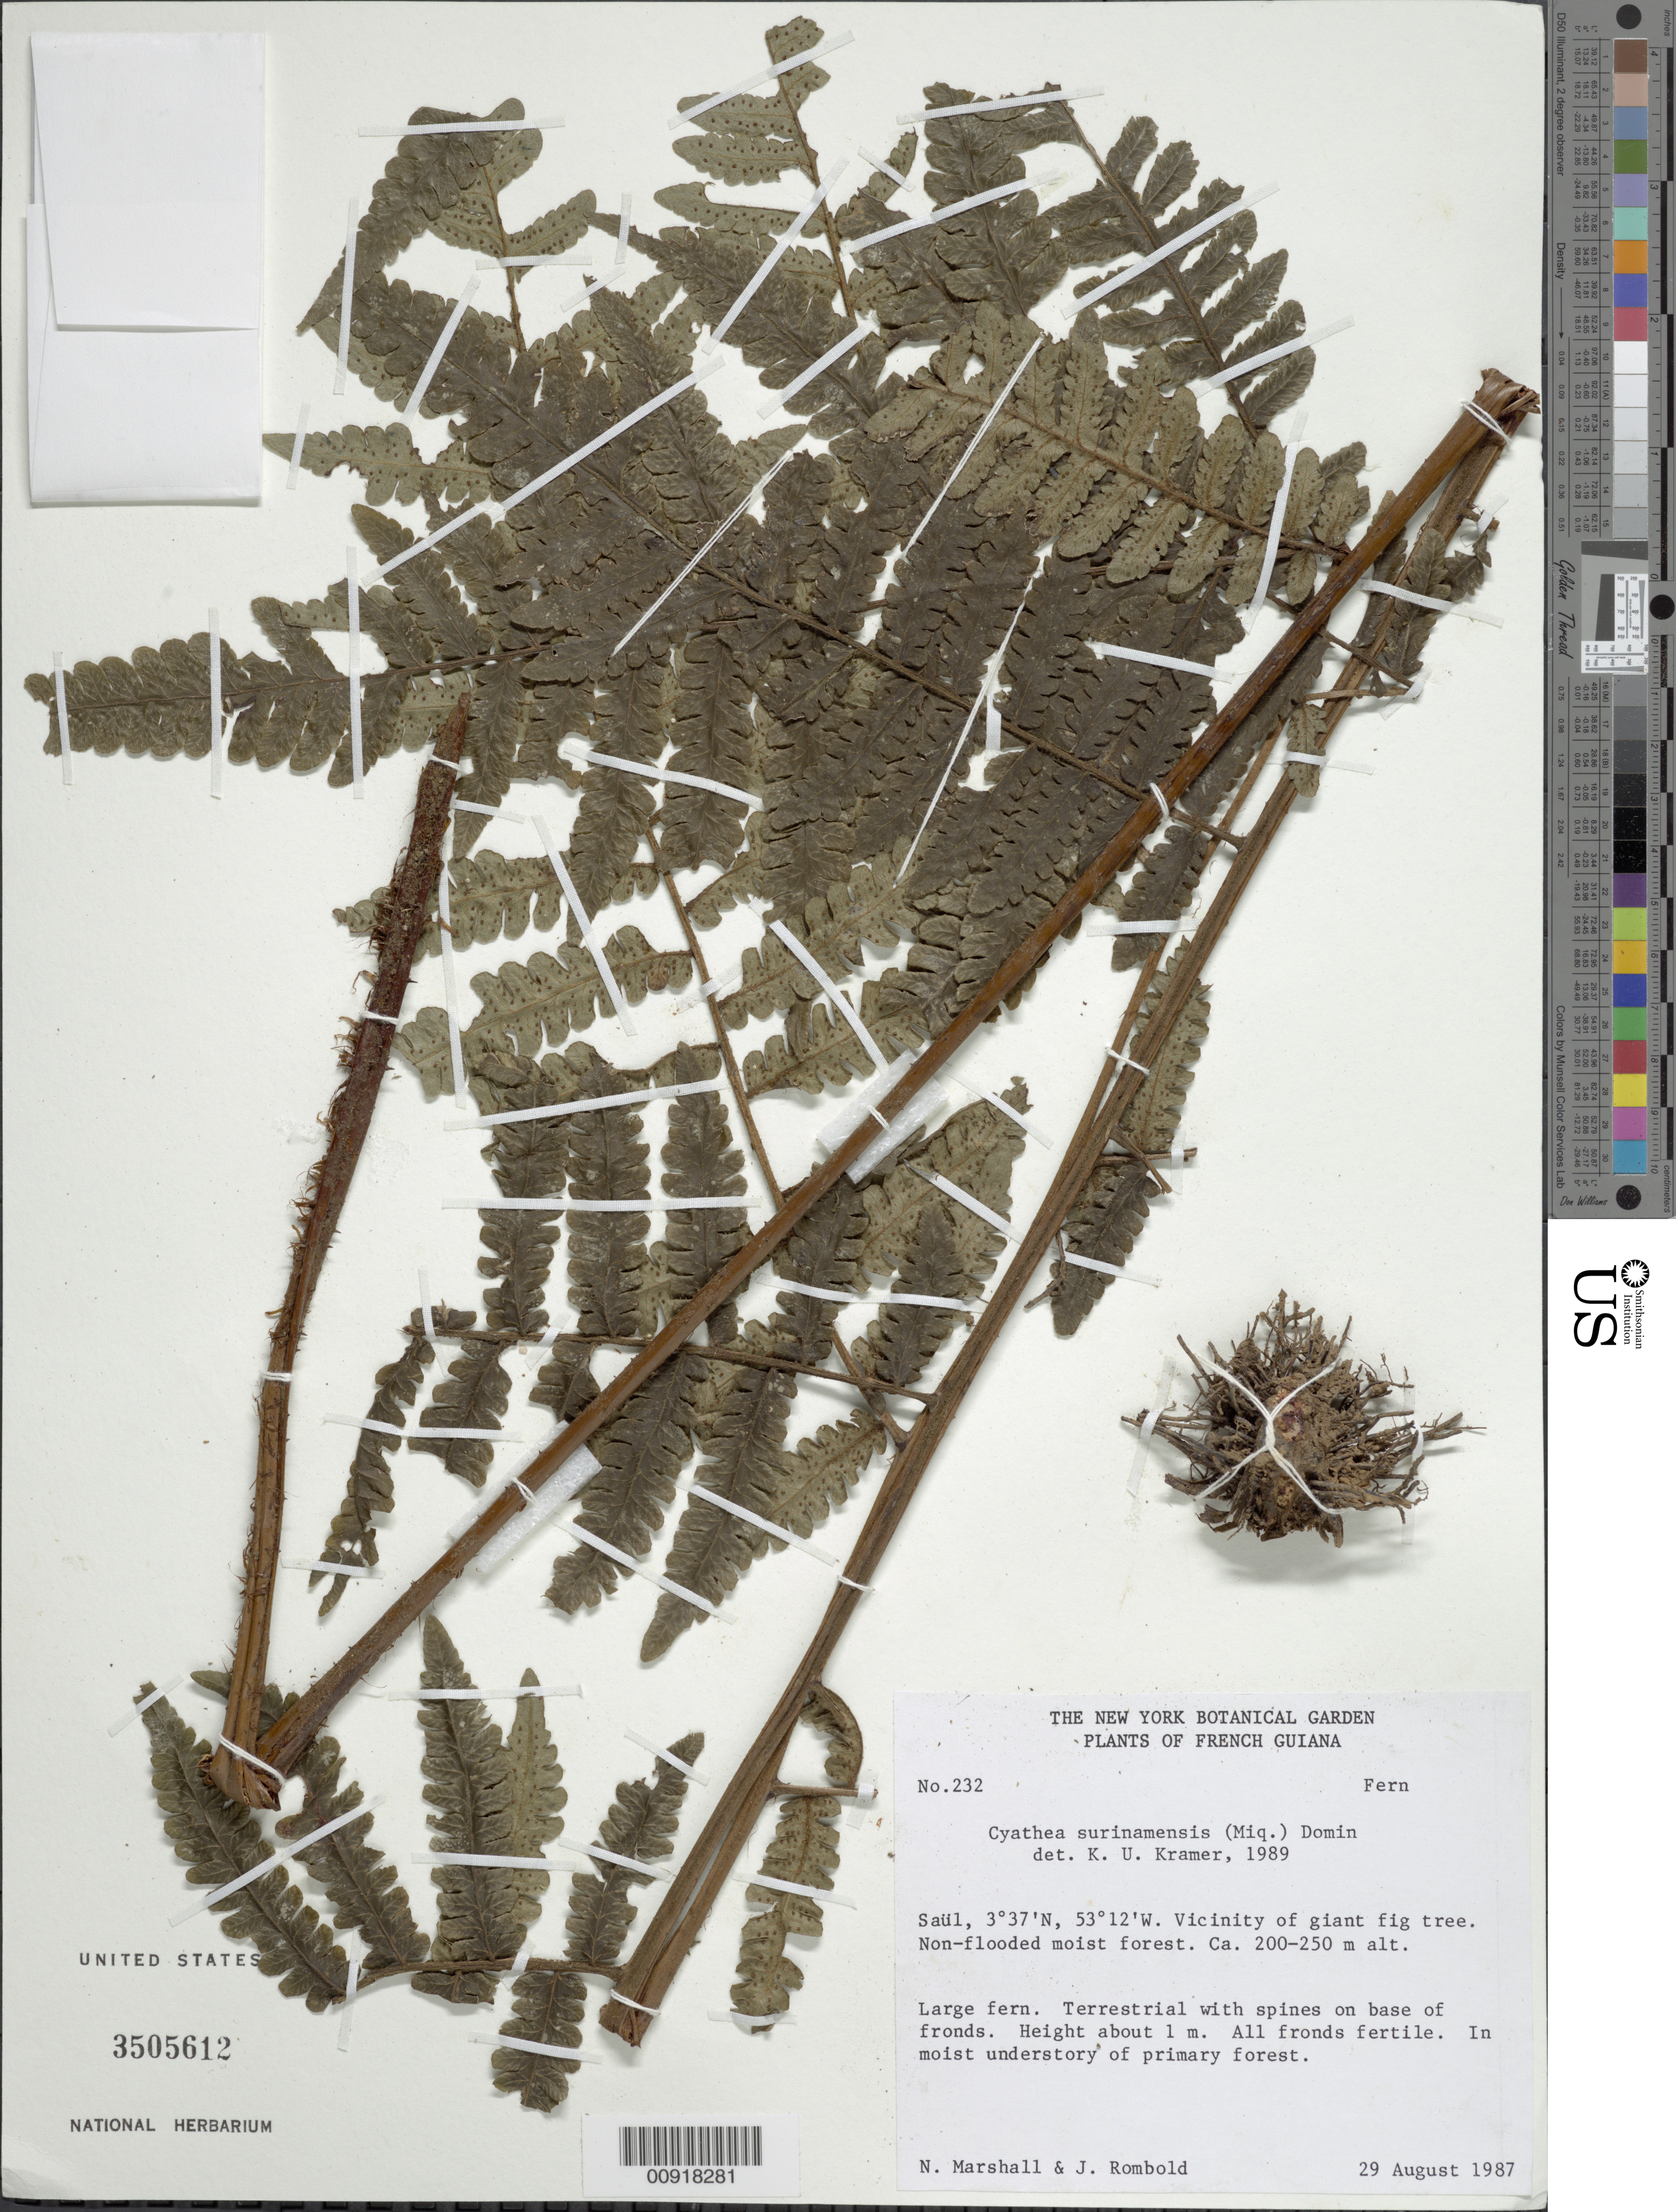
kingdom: Plantae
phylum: Tracheophyta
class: Polypodiopsida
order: Cyatheales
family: Cyatheaceae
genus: Cyathea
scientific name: Cyathea surinamensis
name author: (Miq.) Domin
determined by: Kramer, K. U.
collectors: N. Marshall & J. Rombold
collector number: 232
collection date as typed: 29-Aug-87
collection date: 1987-08-29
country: French Guiana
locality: Saül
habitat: Non-flooded moist forest; moist understory of primary forest, vicinity of giant fig tree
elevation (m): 200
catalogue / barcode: US 3505612